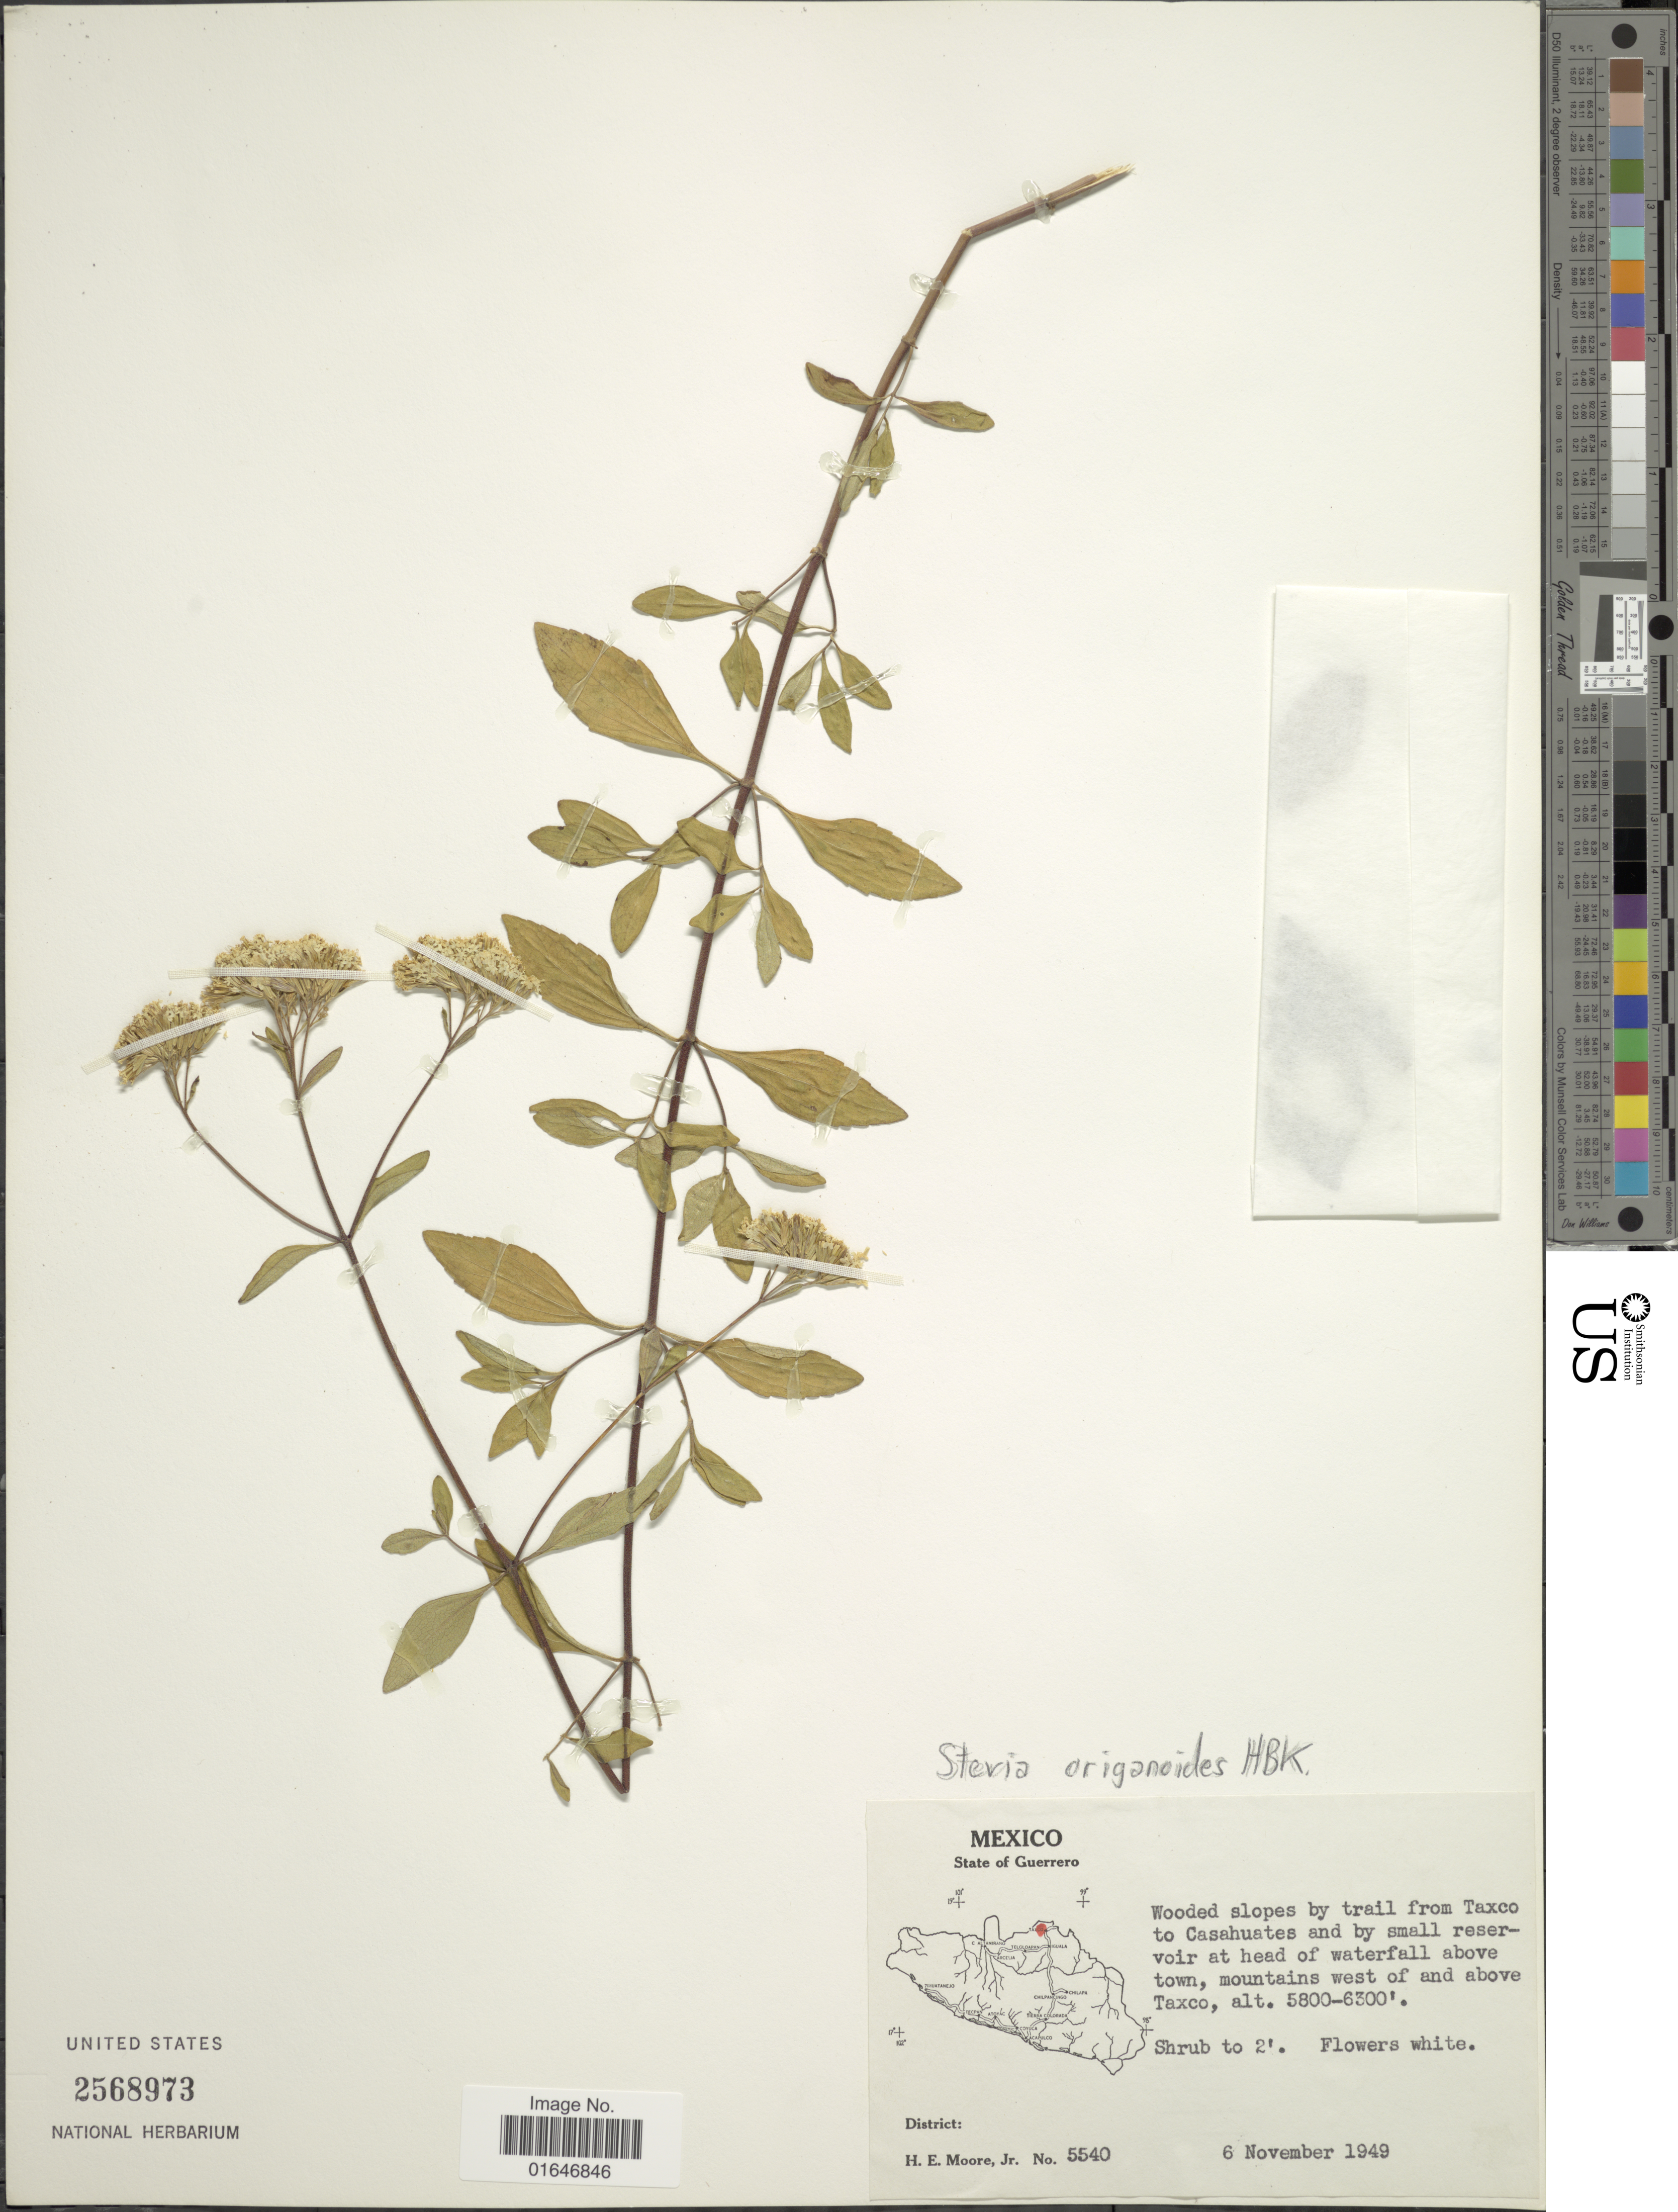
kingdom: Plantae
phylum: Tracheophyta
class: Magnoliopsida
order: Asterales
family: Asteraceae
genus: Stevia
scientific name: Stevia origanoides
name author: Kunth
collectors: H. Moore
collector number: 5540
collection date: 1949-11-06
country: Mexico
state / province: Guerrero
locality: Wooded slopes by trail from Taxco to Casahuates and by small reservoir at head of waterfall above town, mountains west of and above Taxco.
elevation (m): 1768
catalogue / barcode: US 2568973